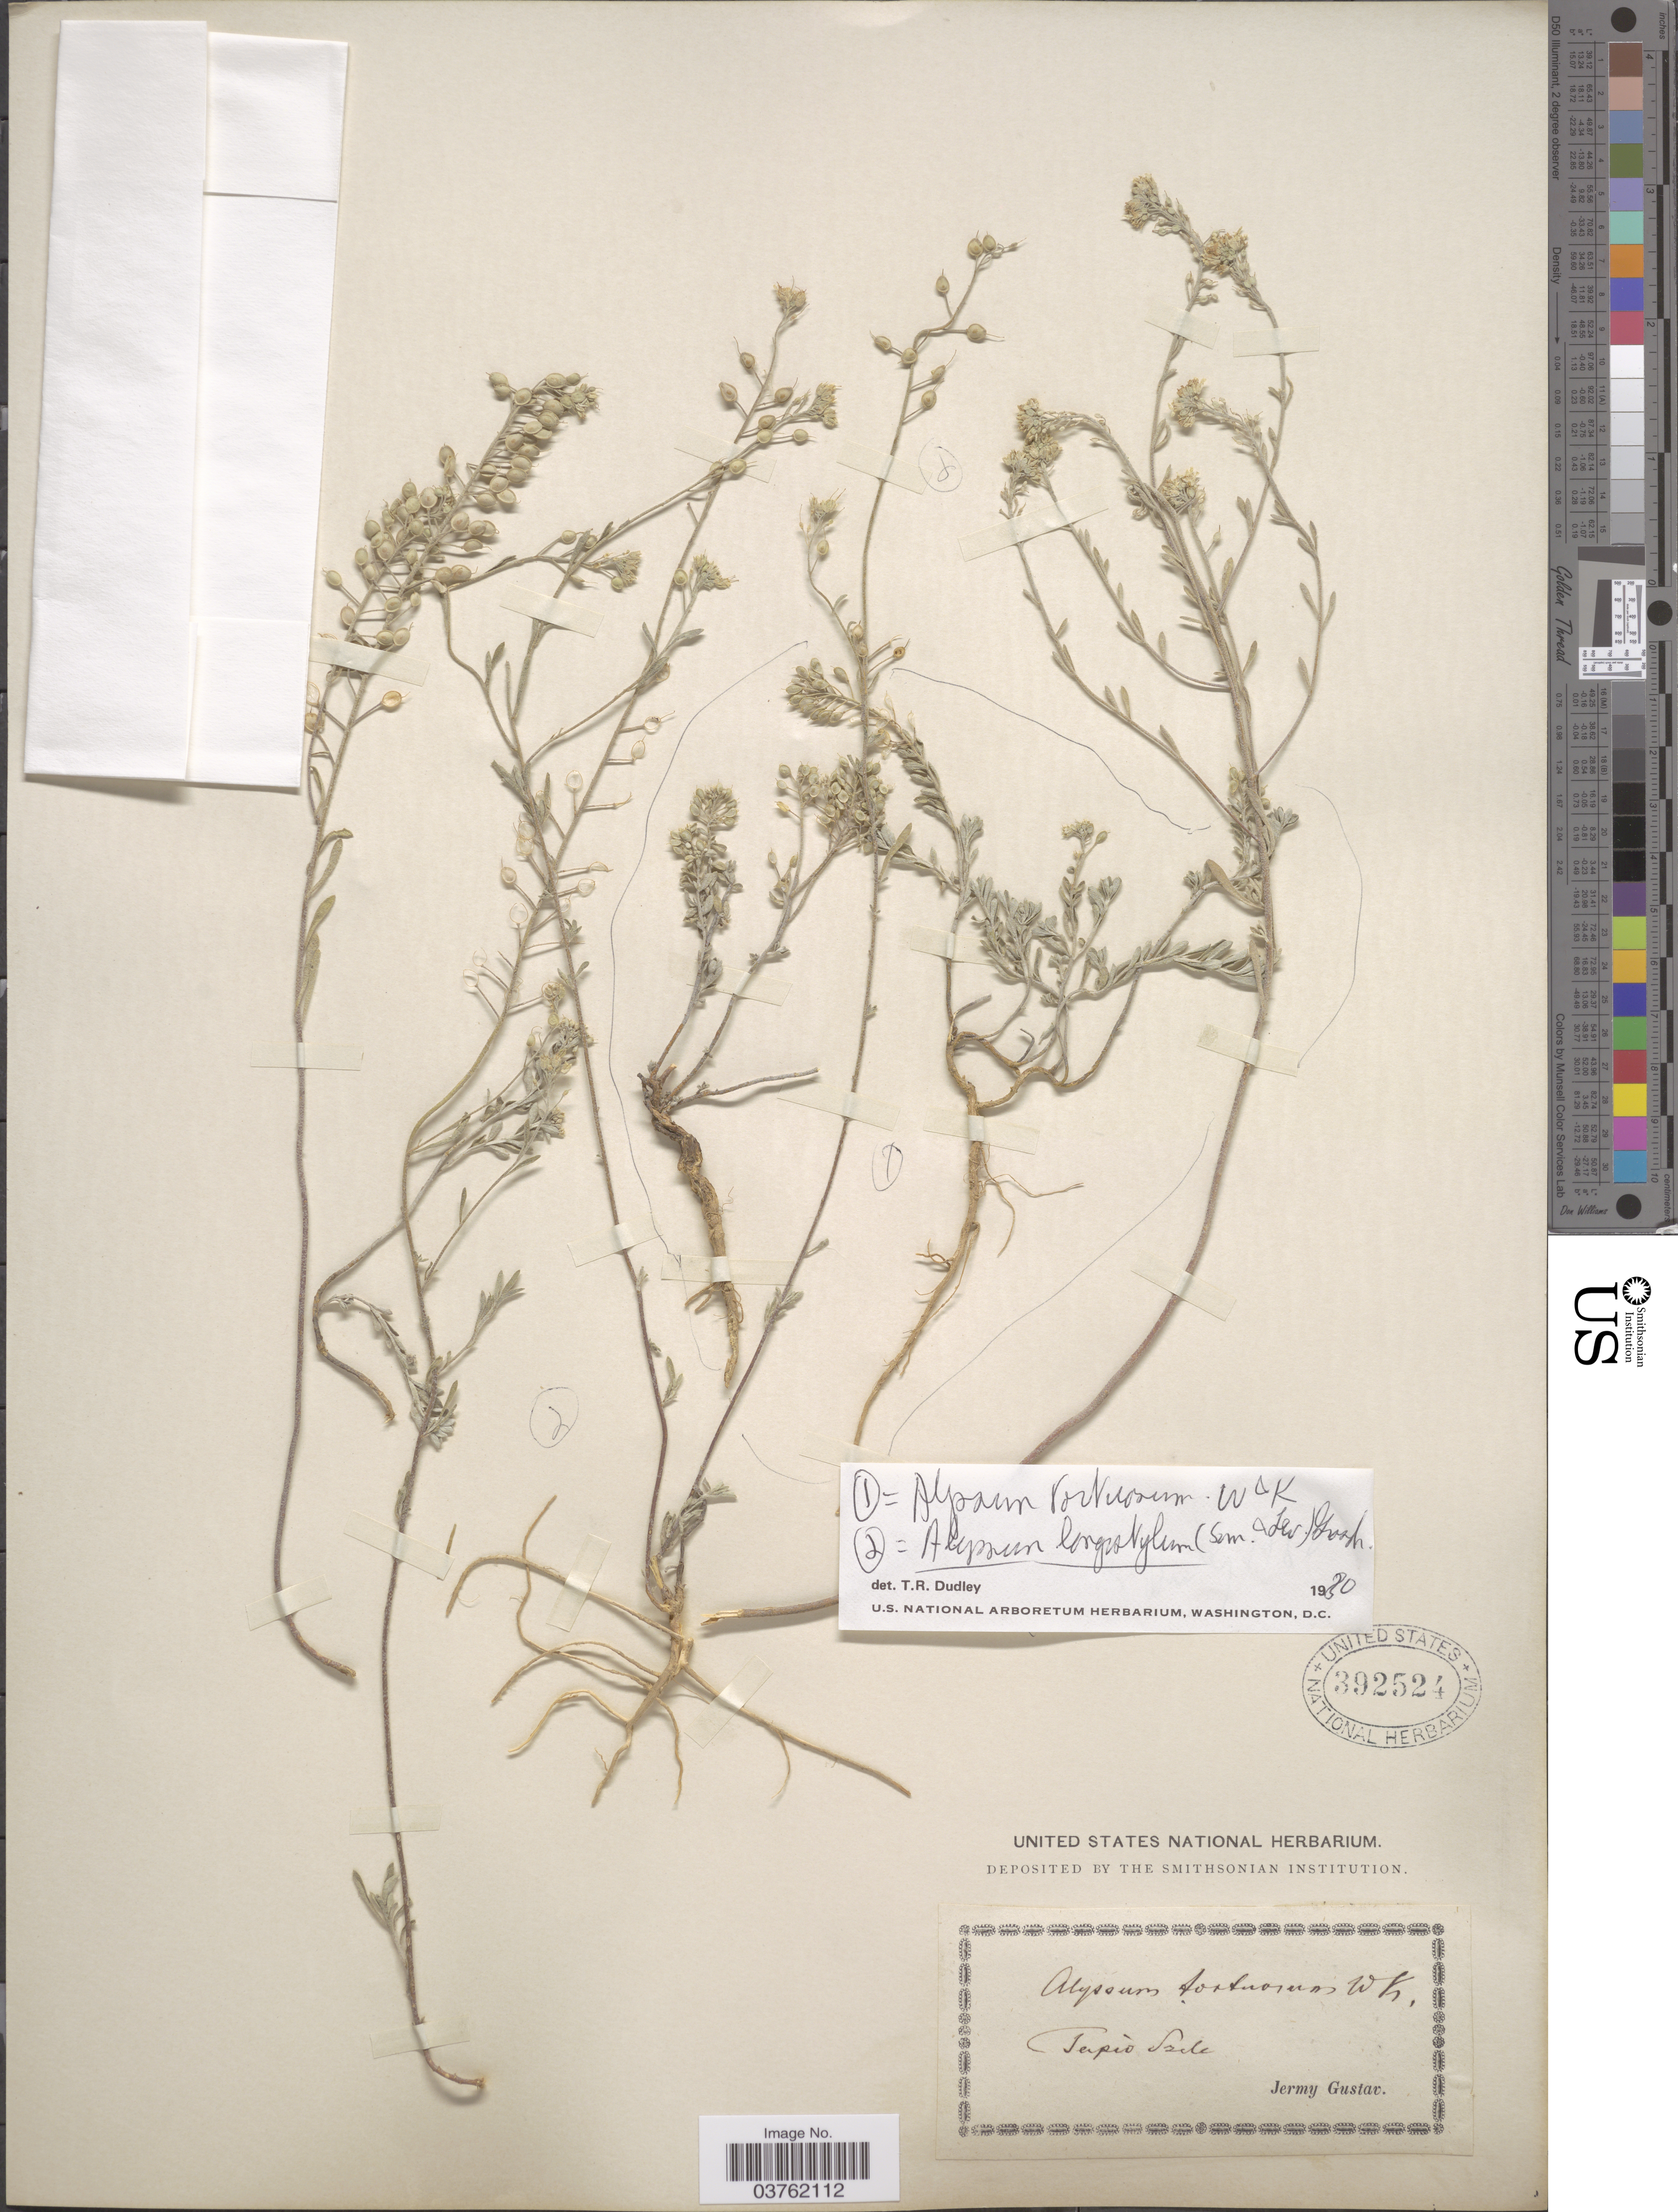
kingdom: Plantae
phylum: Tracheophyta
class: Magnoliopsida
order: Brassicales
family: Brassicaceae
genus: Alyssum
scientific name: Alyssum tortuosum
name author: Waldst. & Kit.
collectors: J. Gustav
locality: Tapio Szele. [interpreted]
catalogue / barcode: US 392524